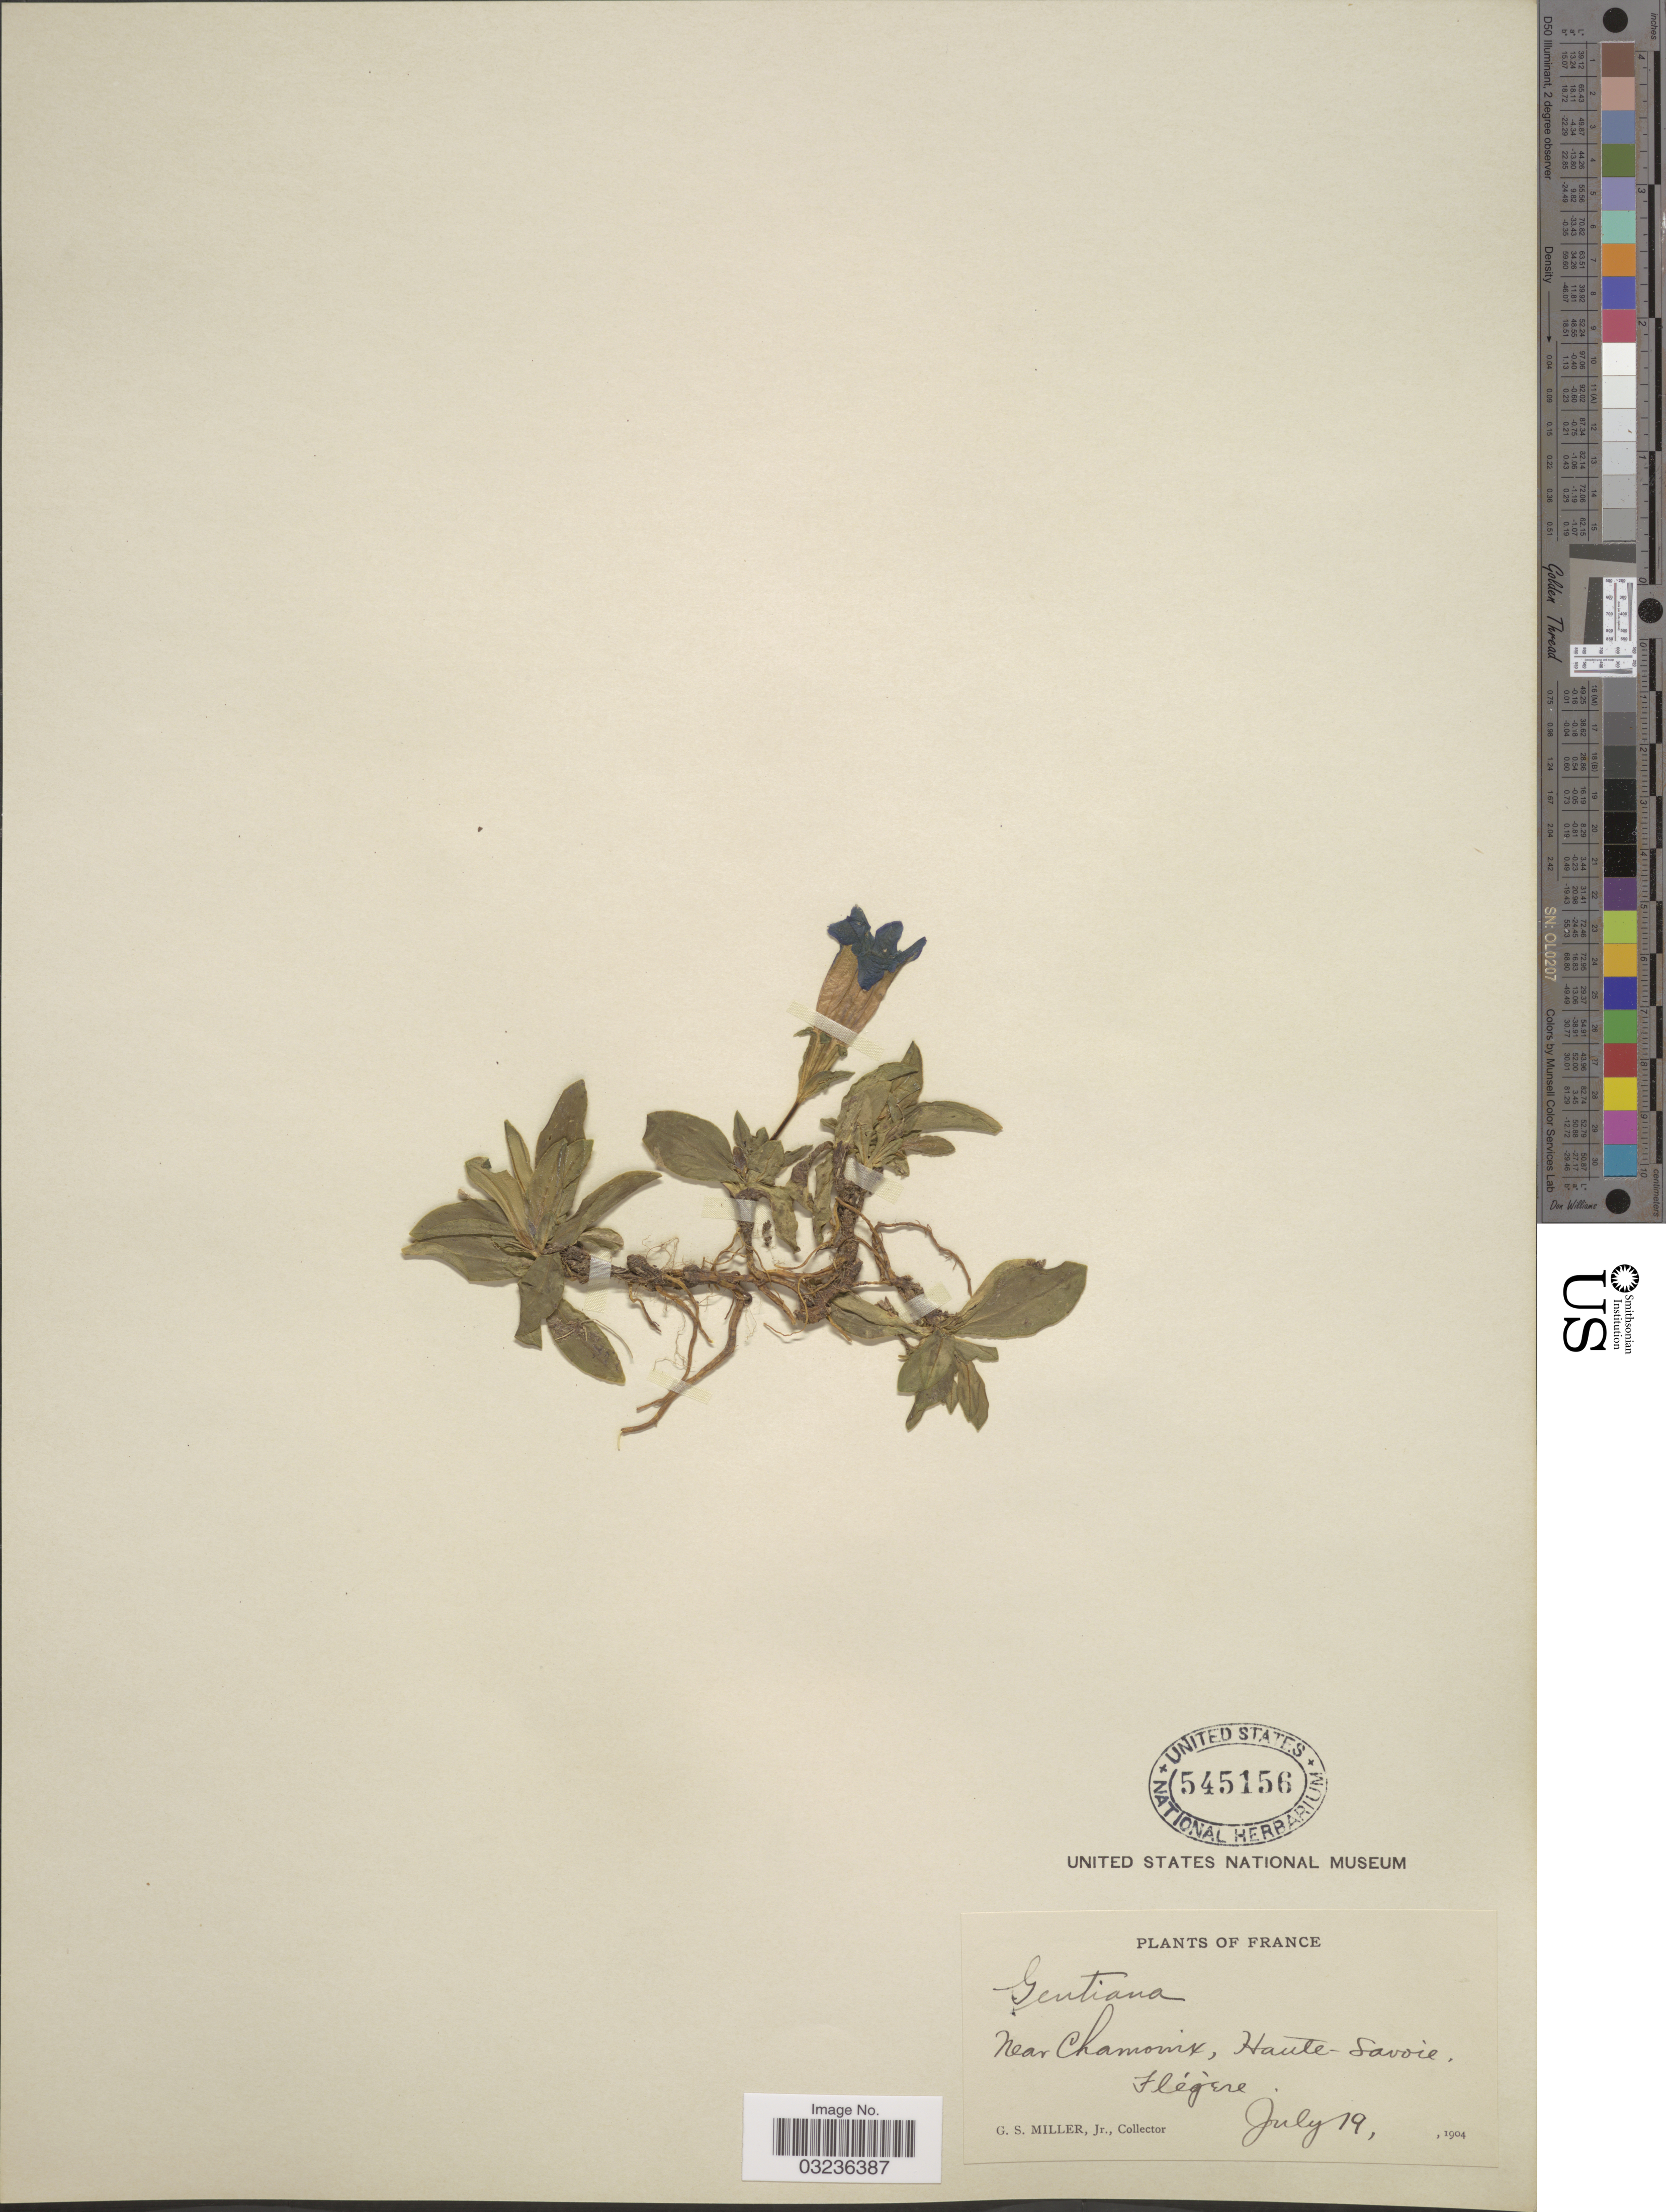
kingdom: Plantae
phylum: Tracheophyta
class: Magnoliopsida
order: Gentianales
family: Gentianaceae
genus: Gentiana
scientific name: Gentiana sp.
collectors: G. S. Miller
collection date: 1904-07-19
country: France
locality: Near Chamonix, Haute-Savoie. Flégère.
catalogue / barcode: US 545156